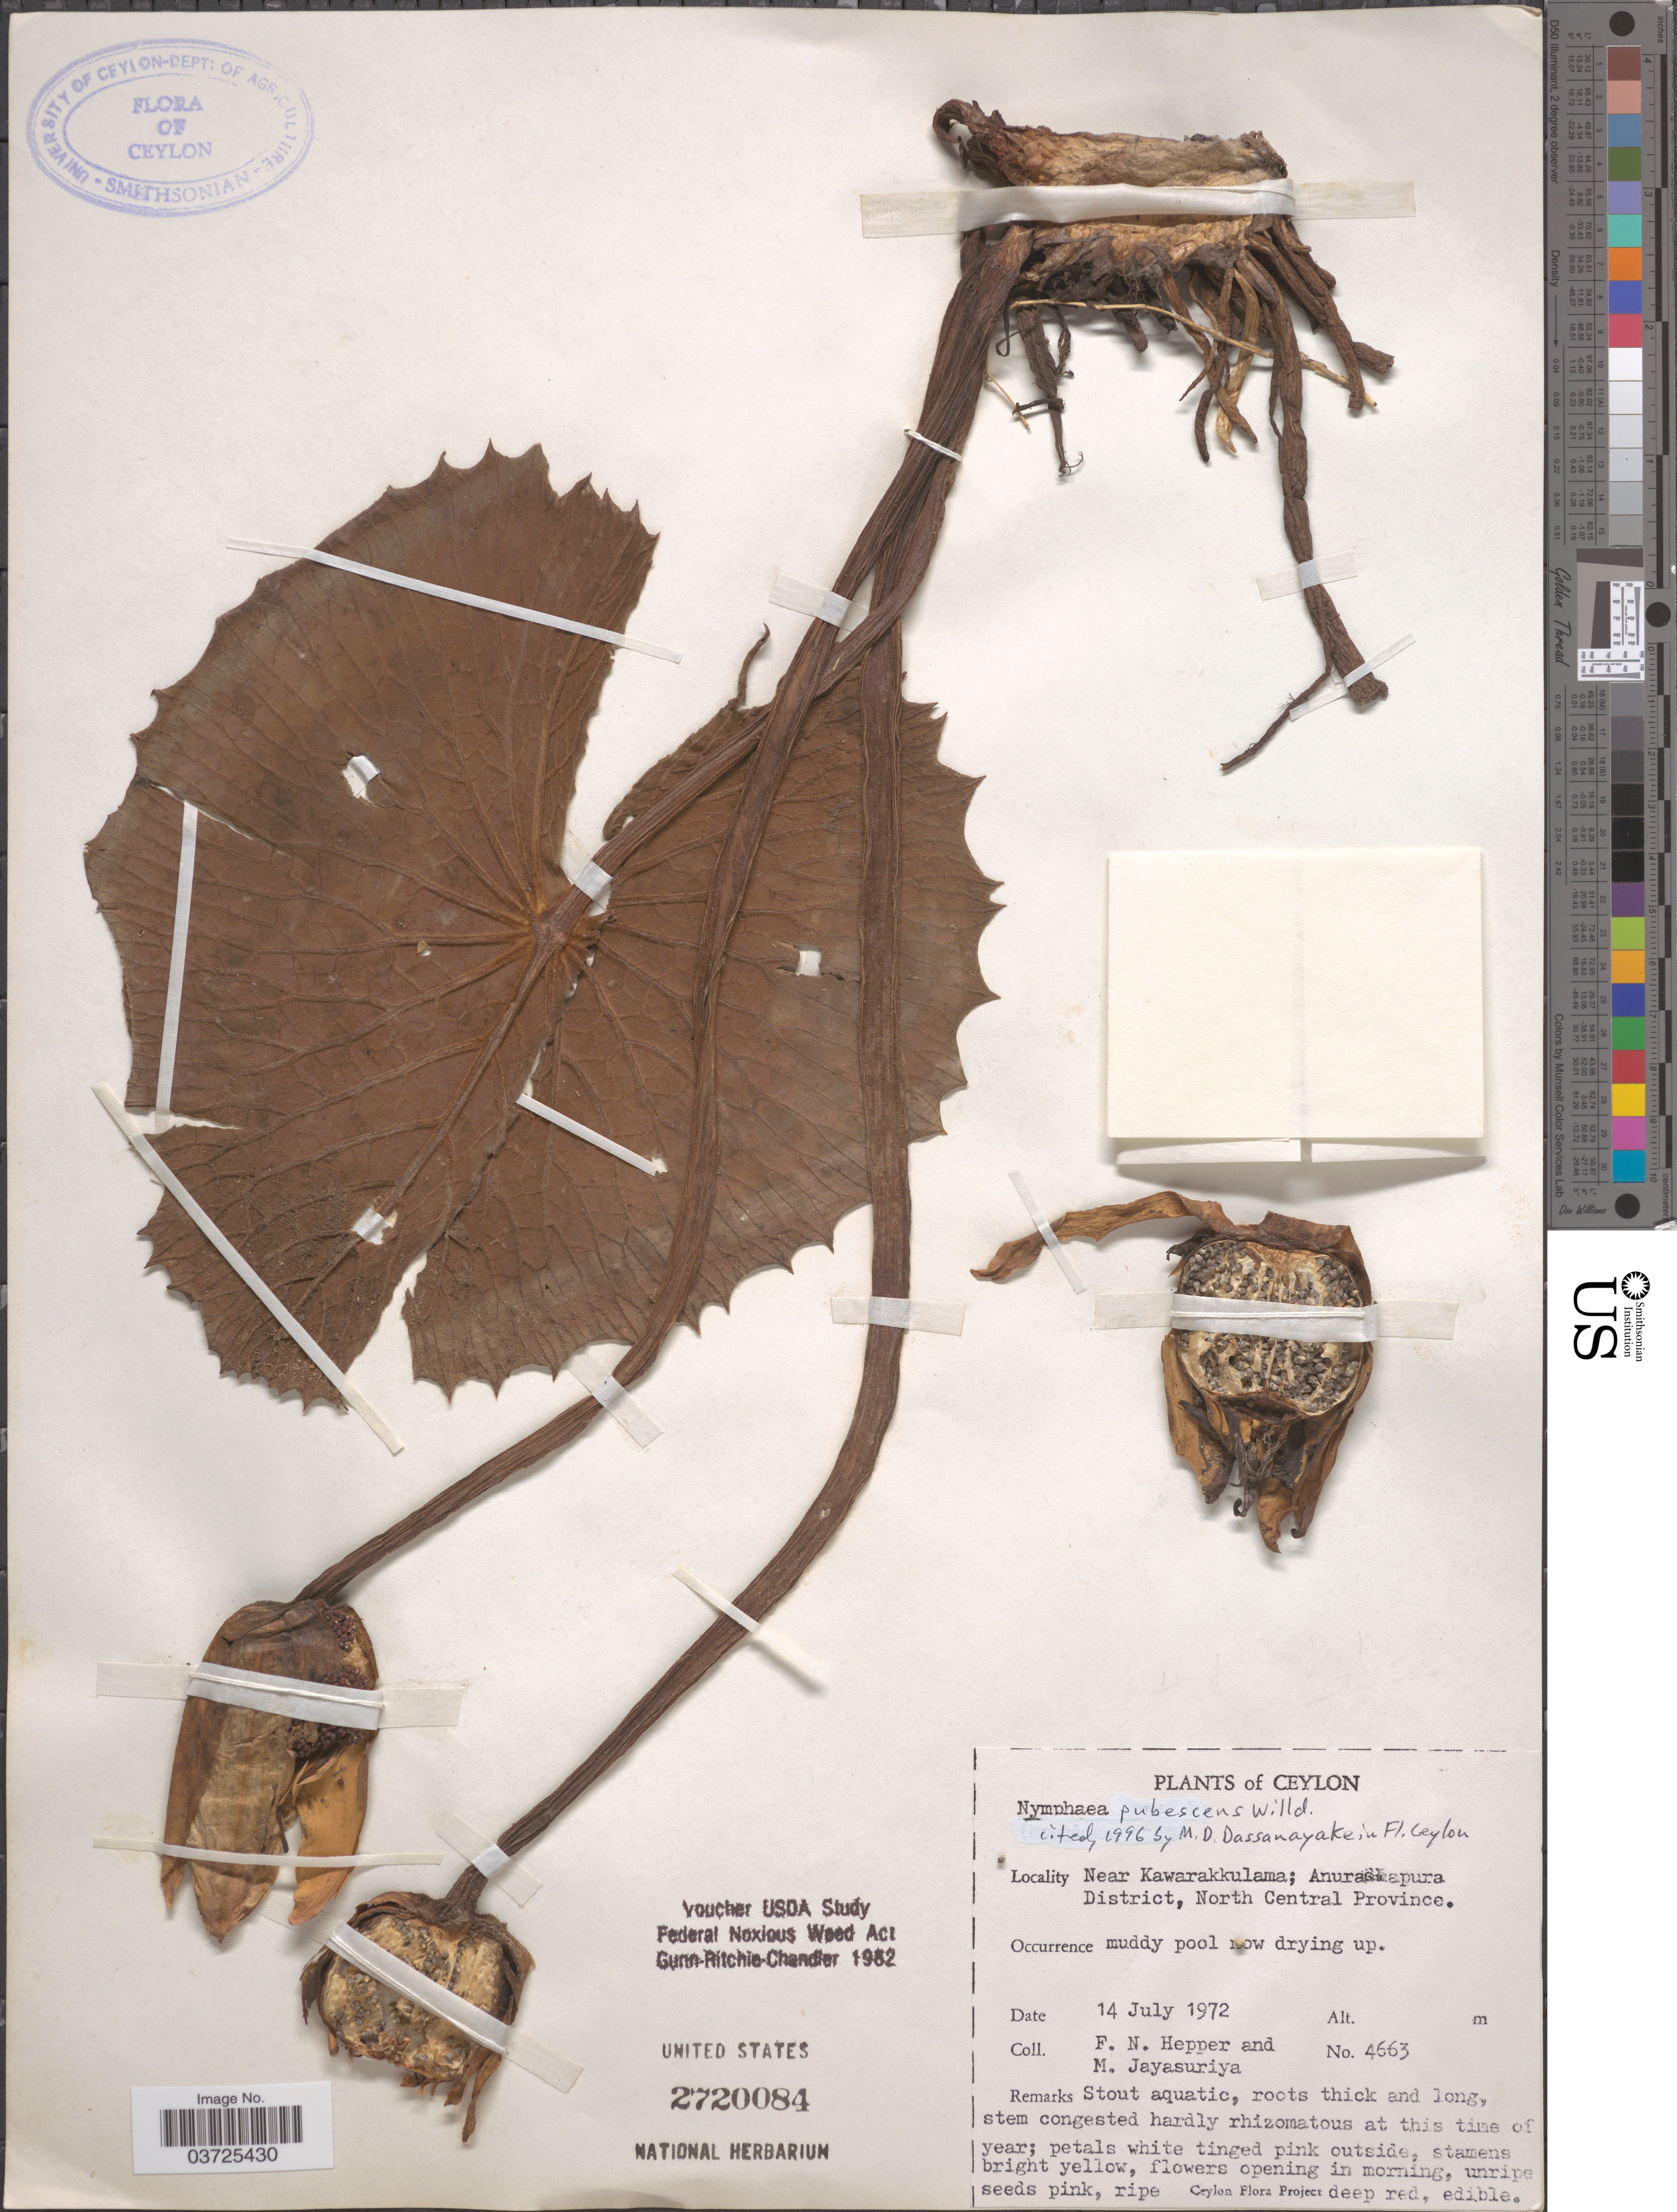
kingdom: Plantae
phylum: Tracheophyta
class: Magnoliopsida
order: Nymphaeales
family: Nymphaeaceae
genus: Nymphaea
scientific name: Nymphaea pubescens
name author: Willd.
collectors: F. Hepper & M. Jayasuriya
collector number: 4663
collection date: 1972-07-14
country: Sri Lanka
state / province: North Central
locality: Ceylon. Near Kawarakkulama; Anuradhapura District.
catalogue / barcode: US 2720084